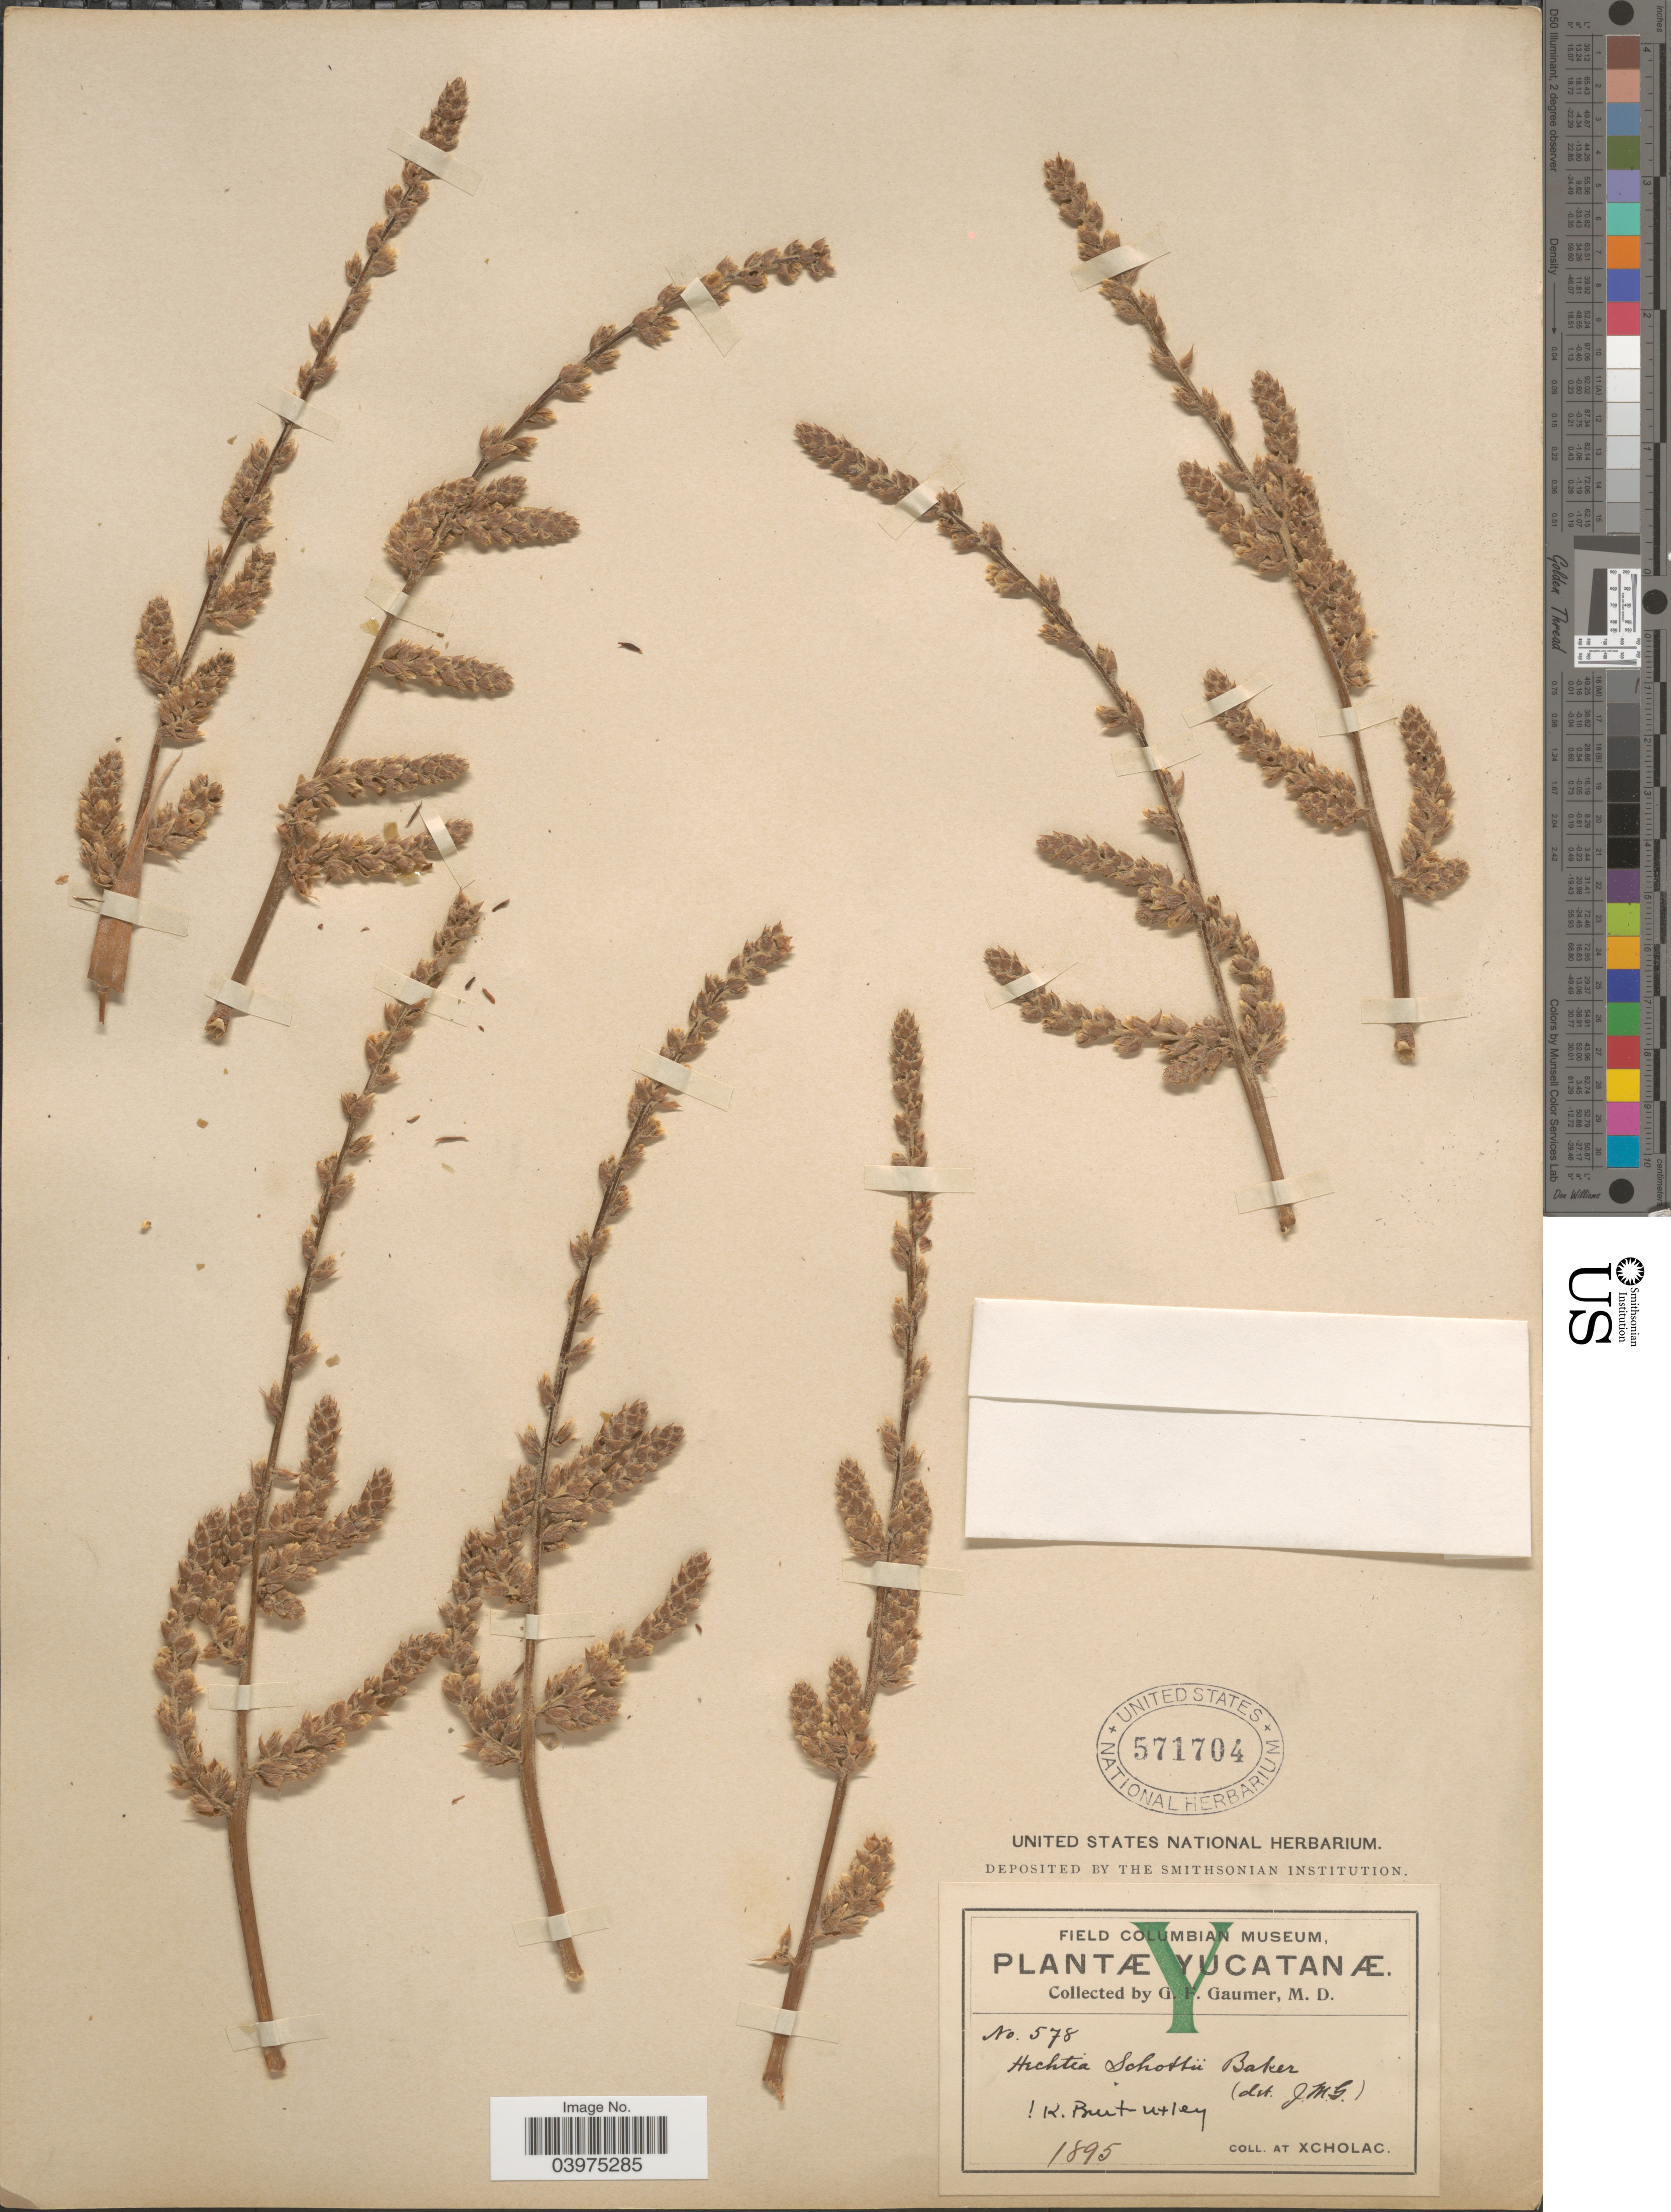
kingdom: Plantae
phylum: Tracheophyta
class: Liliopsida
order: Poales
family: Bromeliaceae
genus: Hechtia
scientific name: Hechtia schottii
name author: Baker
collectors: G. F. Gaumer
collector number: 578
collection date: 1895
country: Mexico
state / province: Yucatán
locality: At Xcholac.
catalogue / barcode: US 571704